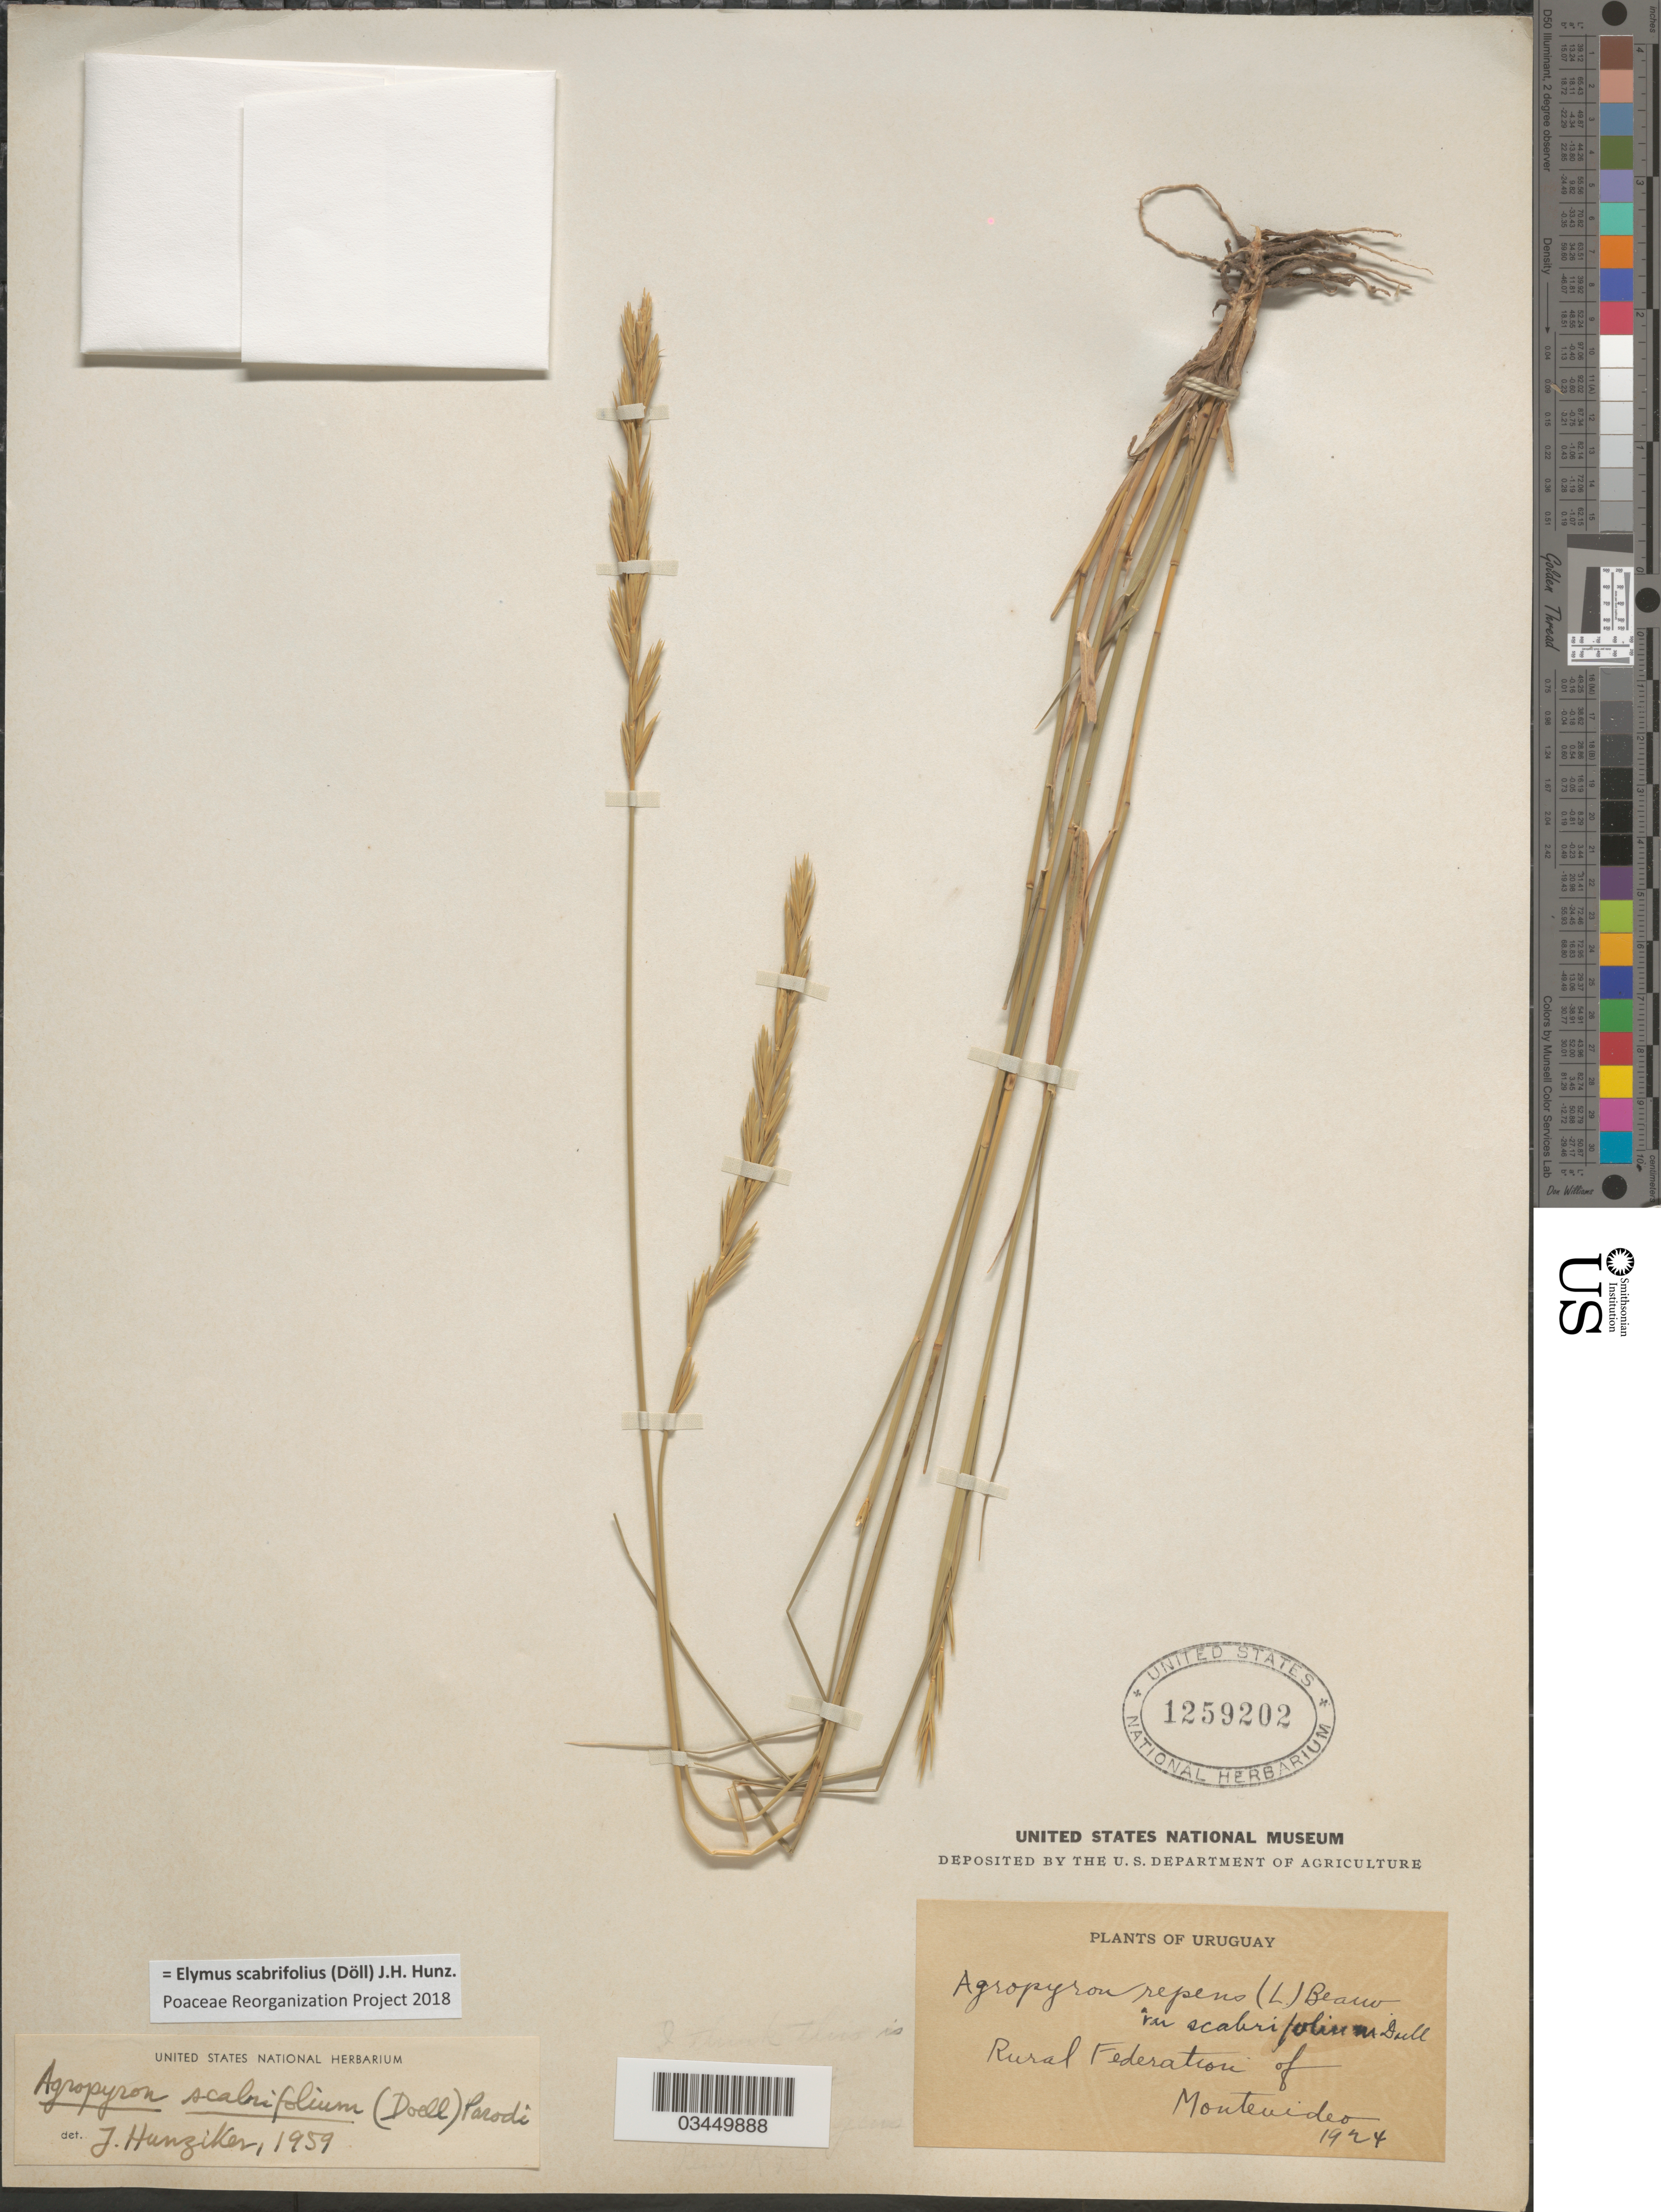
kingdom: Plantae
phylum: Tracheophyta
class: Liliopsida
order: Poales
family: Poaceae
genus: Elymus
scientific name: Elymus scabrifolius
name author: (Döll) J.H. Hunz.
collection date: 1924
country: Uruguay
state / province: Montevideo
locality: Rural Federation of Montevideo.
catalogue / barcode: US 1259202